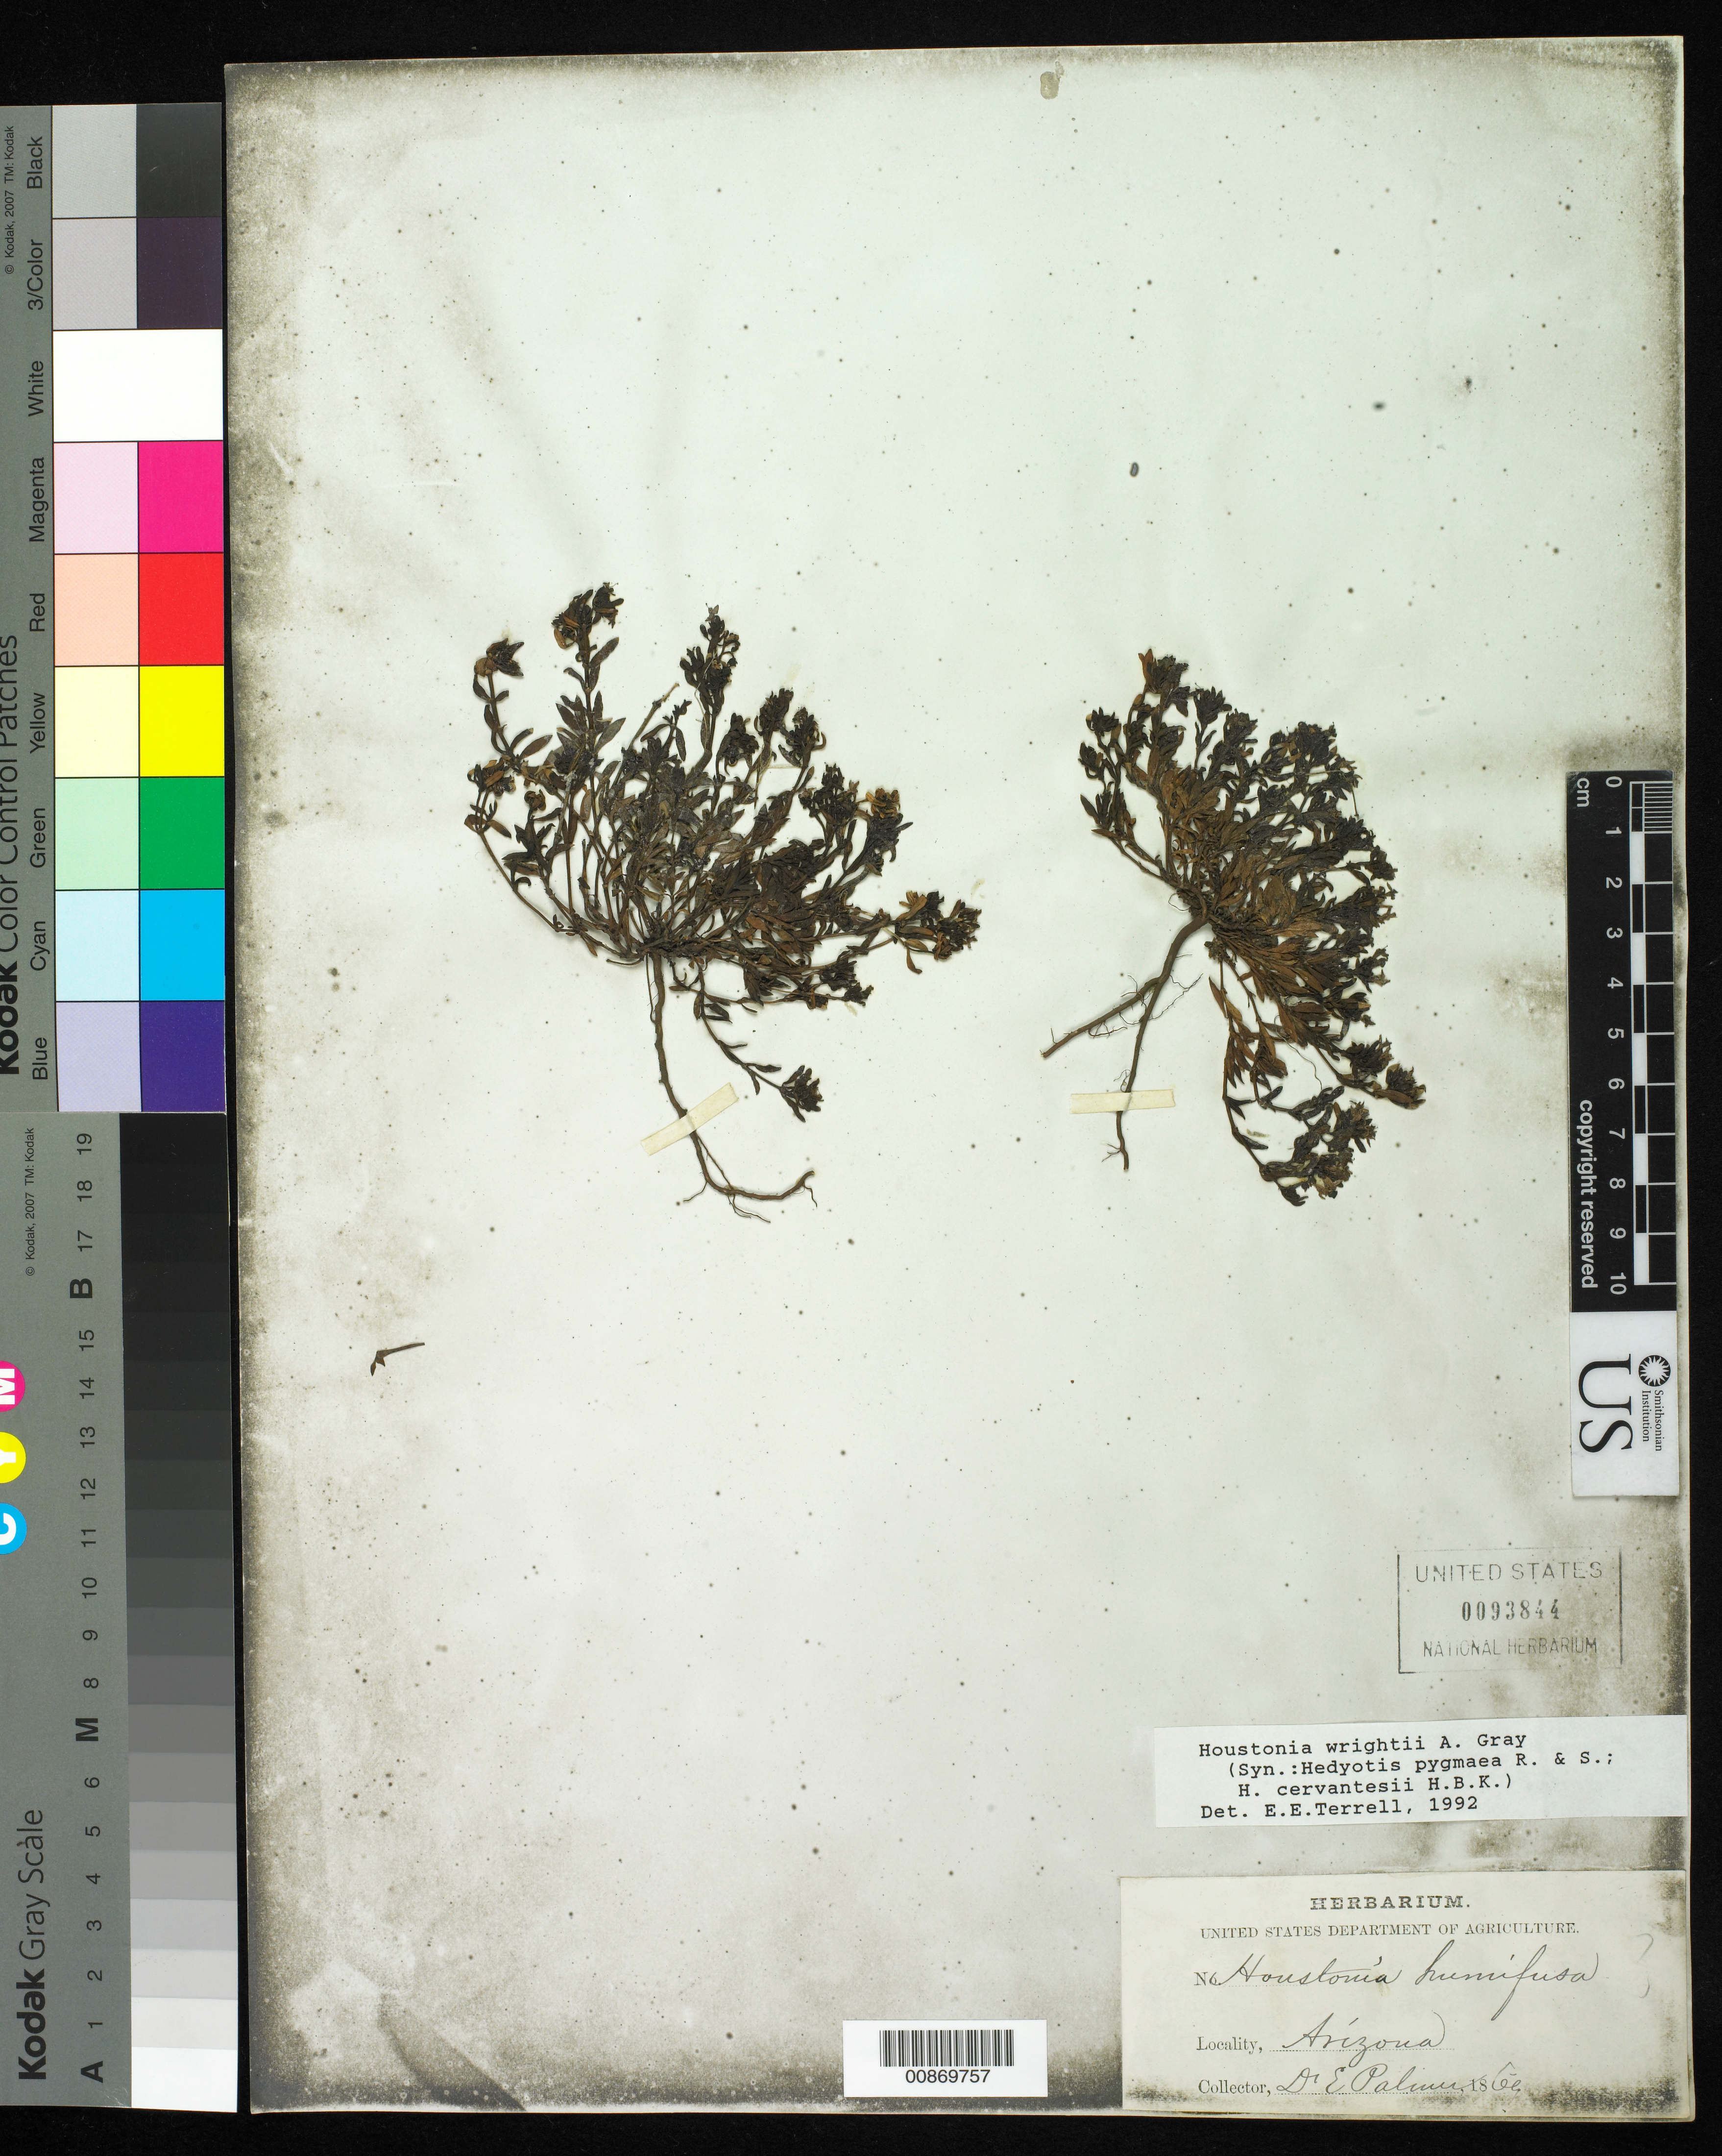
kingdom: Plantae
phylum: Tracheophyta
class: Magnoliopsida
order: Gentianales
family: Rubiaceae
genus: Houstonia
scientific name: Houstonia wrightii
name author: (A. Gray) A. Gray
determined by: Terrell, E. E.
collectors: E. Palmer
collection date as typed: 1869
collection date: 1869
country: United States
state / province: Arizona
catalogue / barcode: US 93844